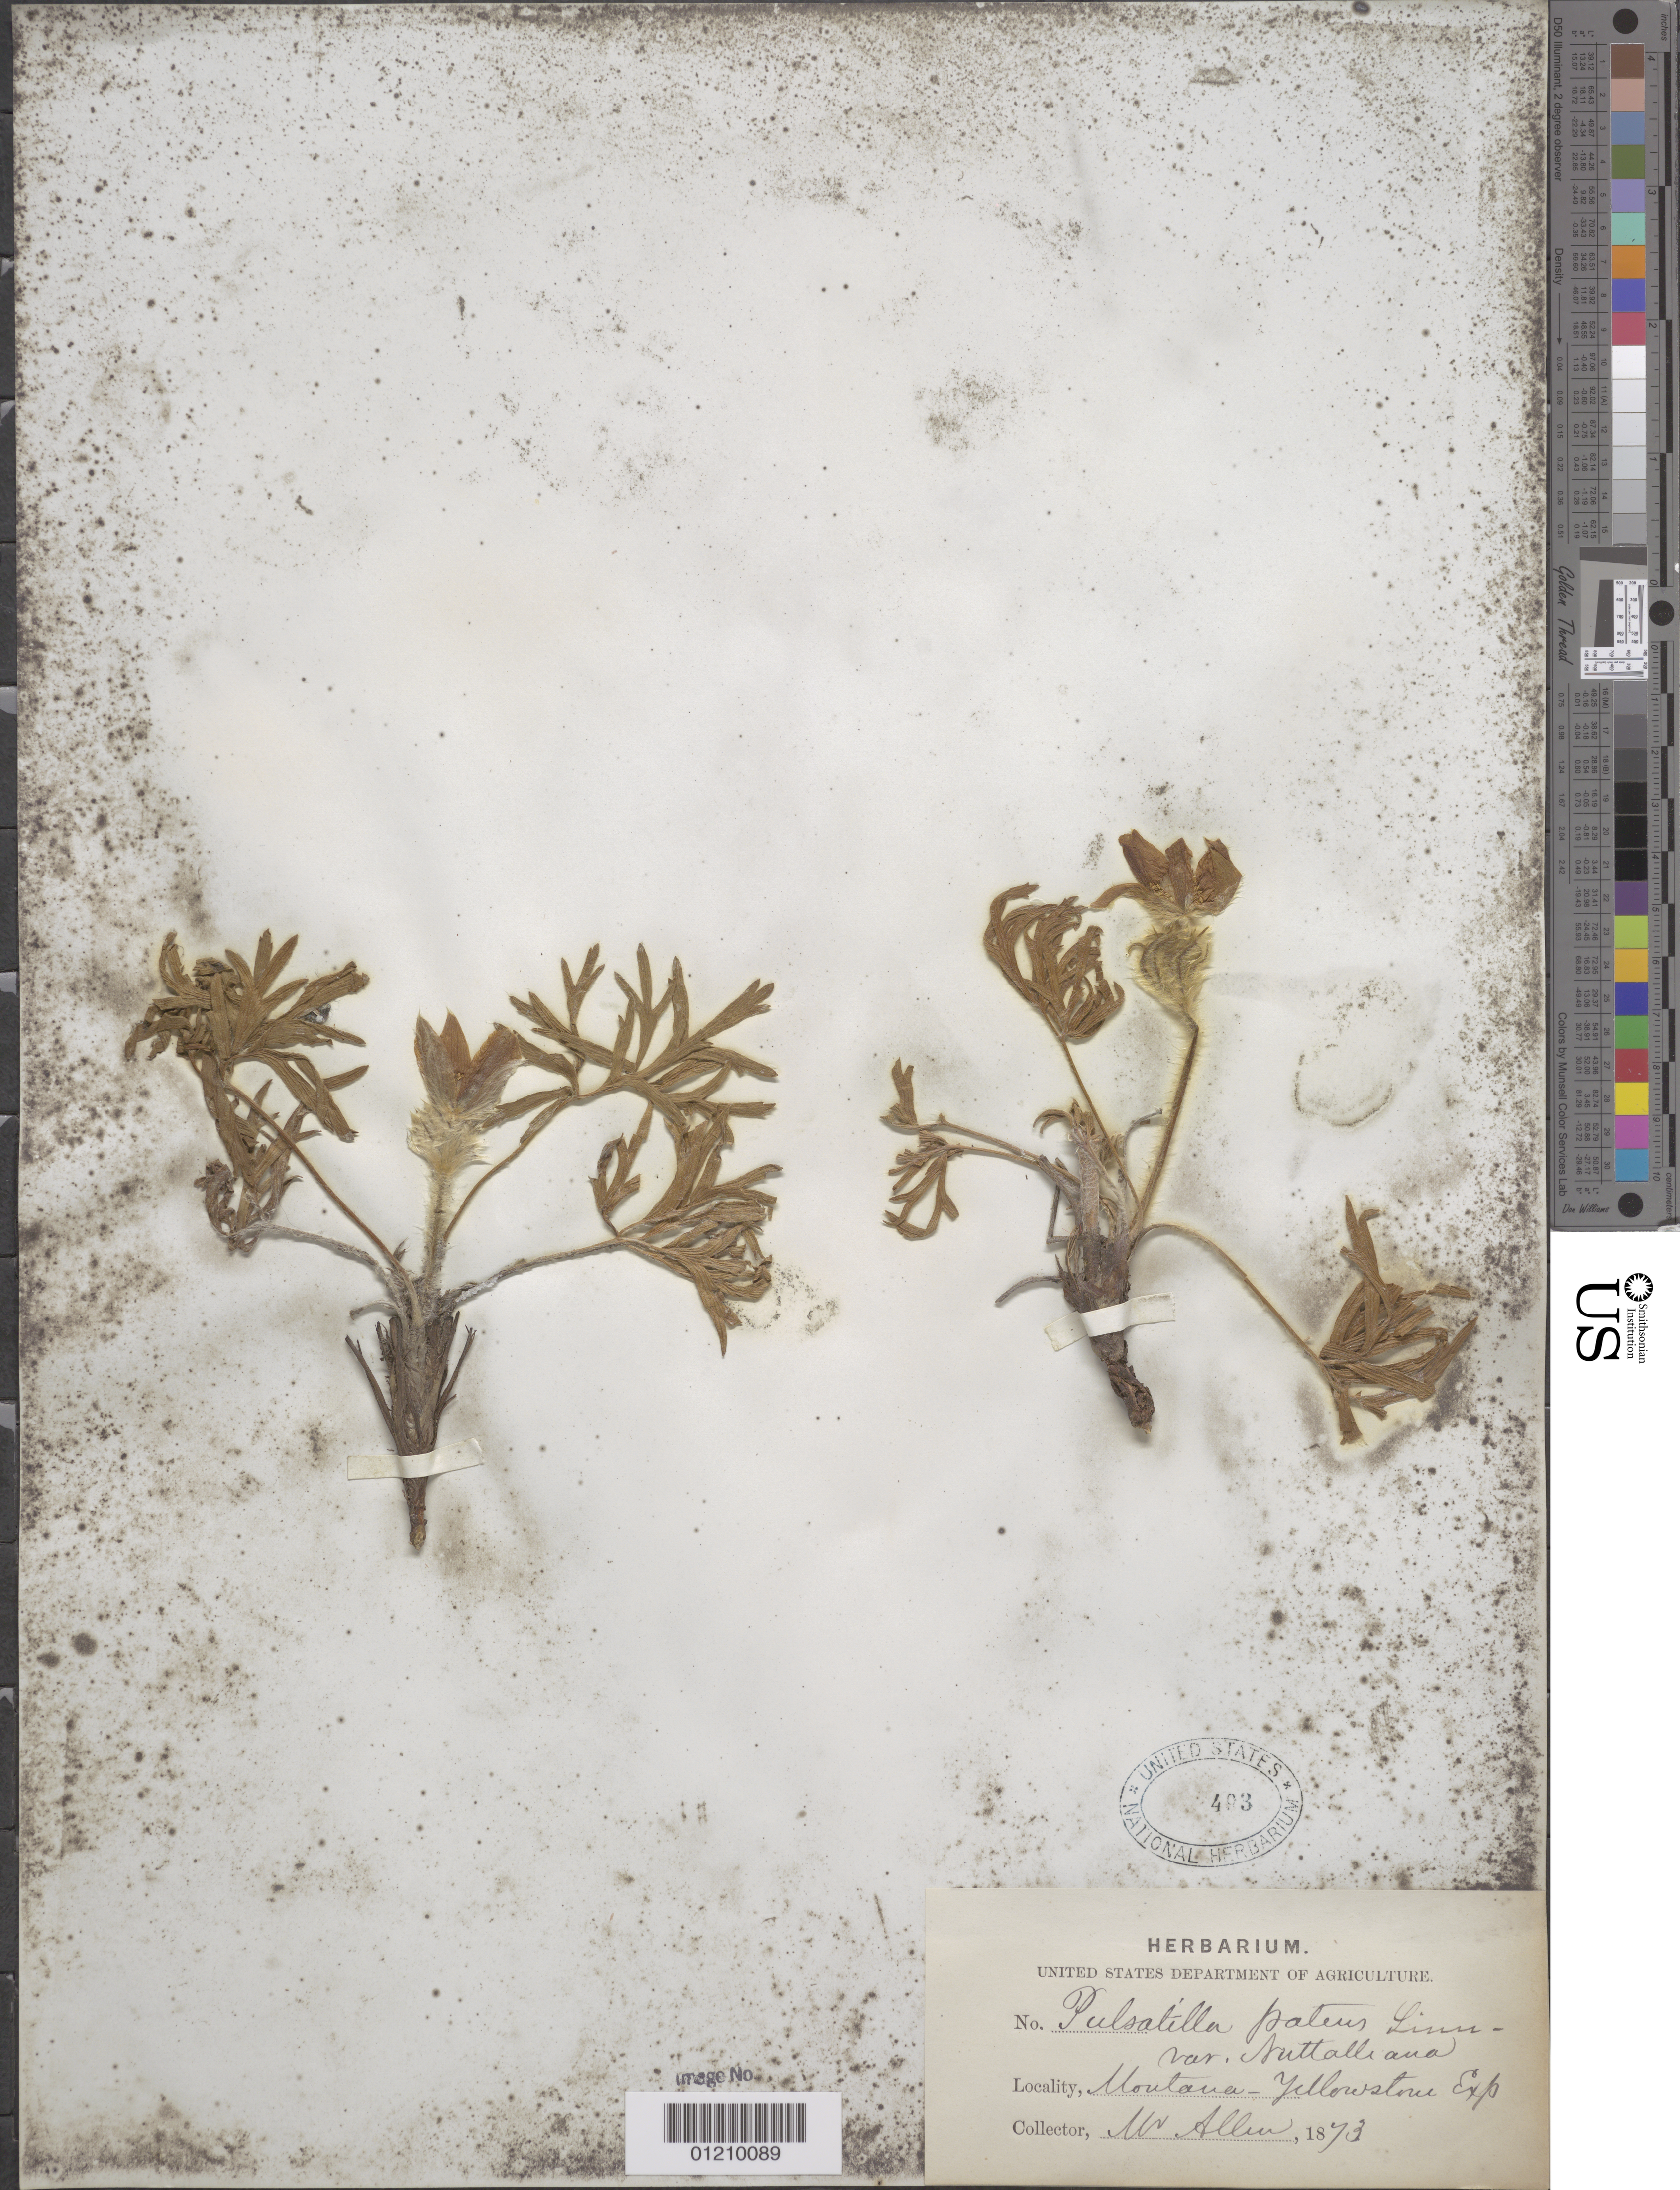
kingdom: Plantae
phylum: Tracheophyta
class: Magnoliopsida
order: Ranunculales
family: Ranunculaceae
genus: Pulsatilla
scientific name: Pulsatilla nuttalliana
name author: (DC.) Bercht. & J. Presl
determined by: Strong, Mark T., (BOT), Smithsonian Institution - National Museum of Natural History (UNITED STATES)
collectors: -- Allen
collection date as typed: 1873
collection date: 1873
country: United States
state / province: Montana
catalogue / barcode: US 493